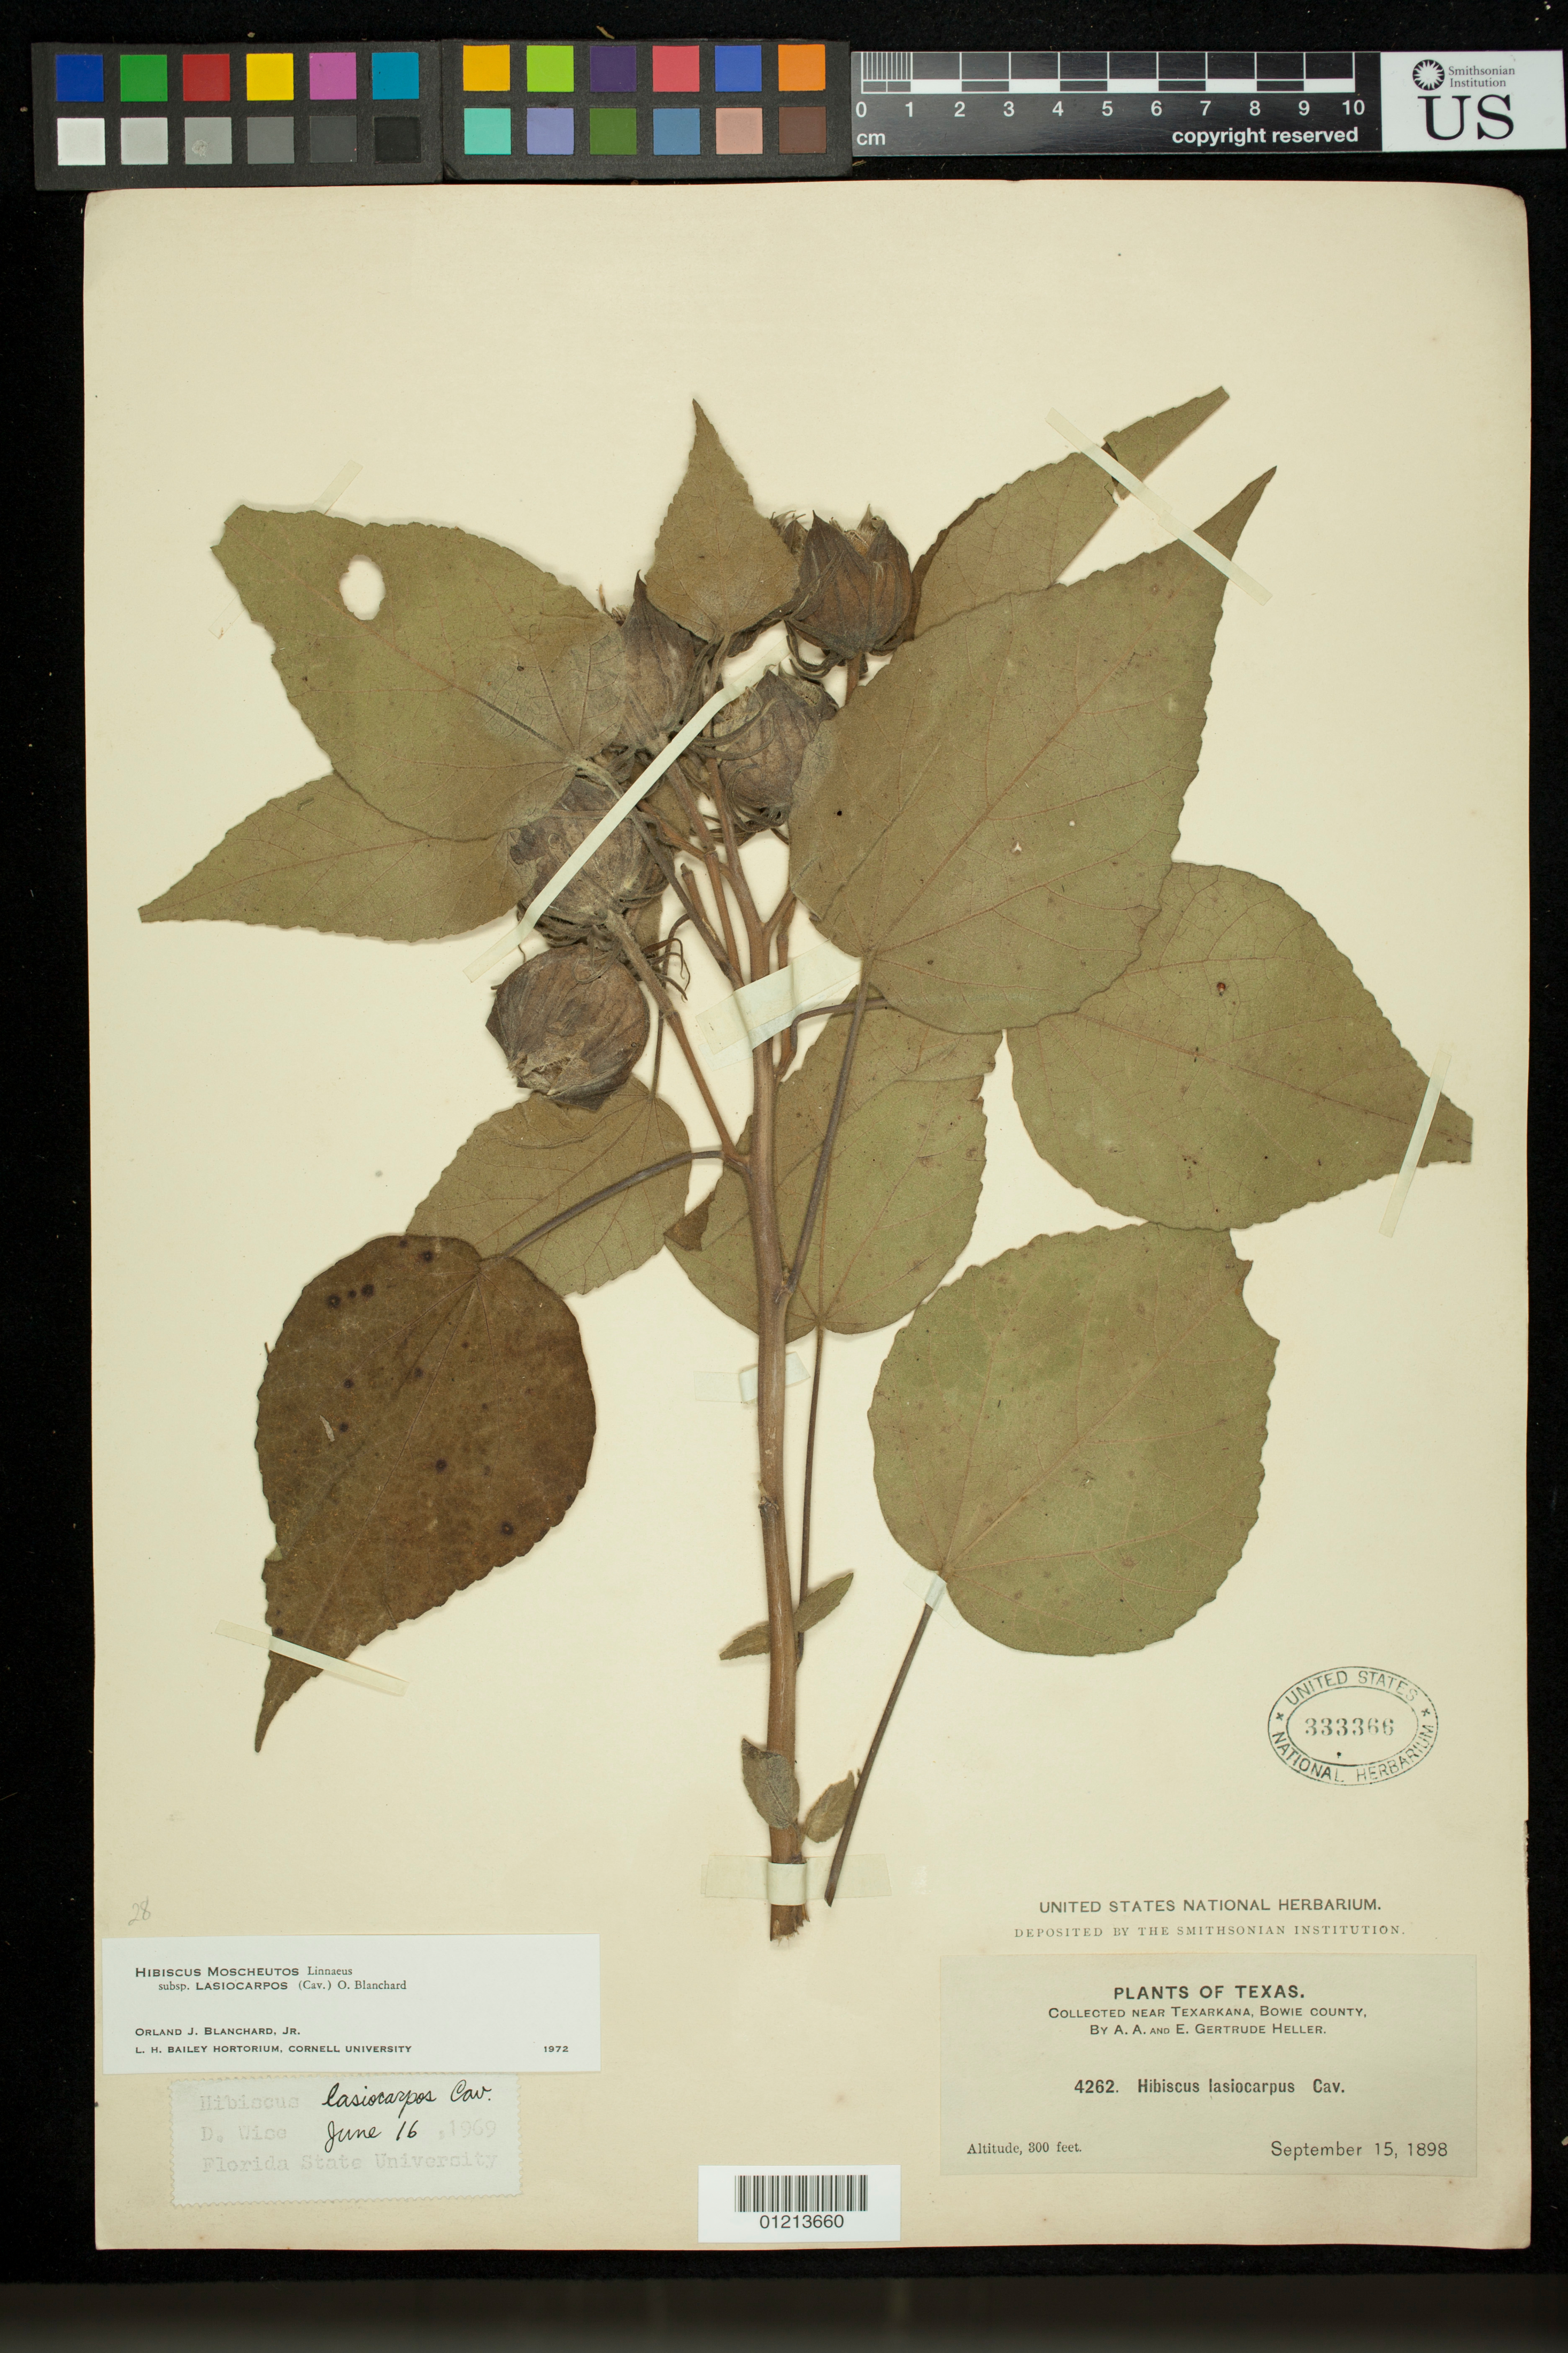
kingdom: Plantae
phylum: Tracheophyta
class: Magnoliopsida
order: Malvales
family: Malvaceae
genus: Hibiscus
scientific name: Hibiscus moscheutos subsp. lasiocarpos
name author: (Cav.) O.J. Blanch.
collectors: A. A. Heller & E. G. Heller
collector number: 4262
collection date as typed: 15 Sep 1898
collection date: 1898-09-15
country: United States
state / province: Texas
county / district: Bowie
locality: Near Texarkana, Bowie County.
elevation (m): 91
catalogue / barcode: US 333366